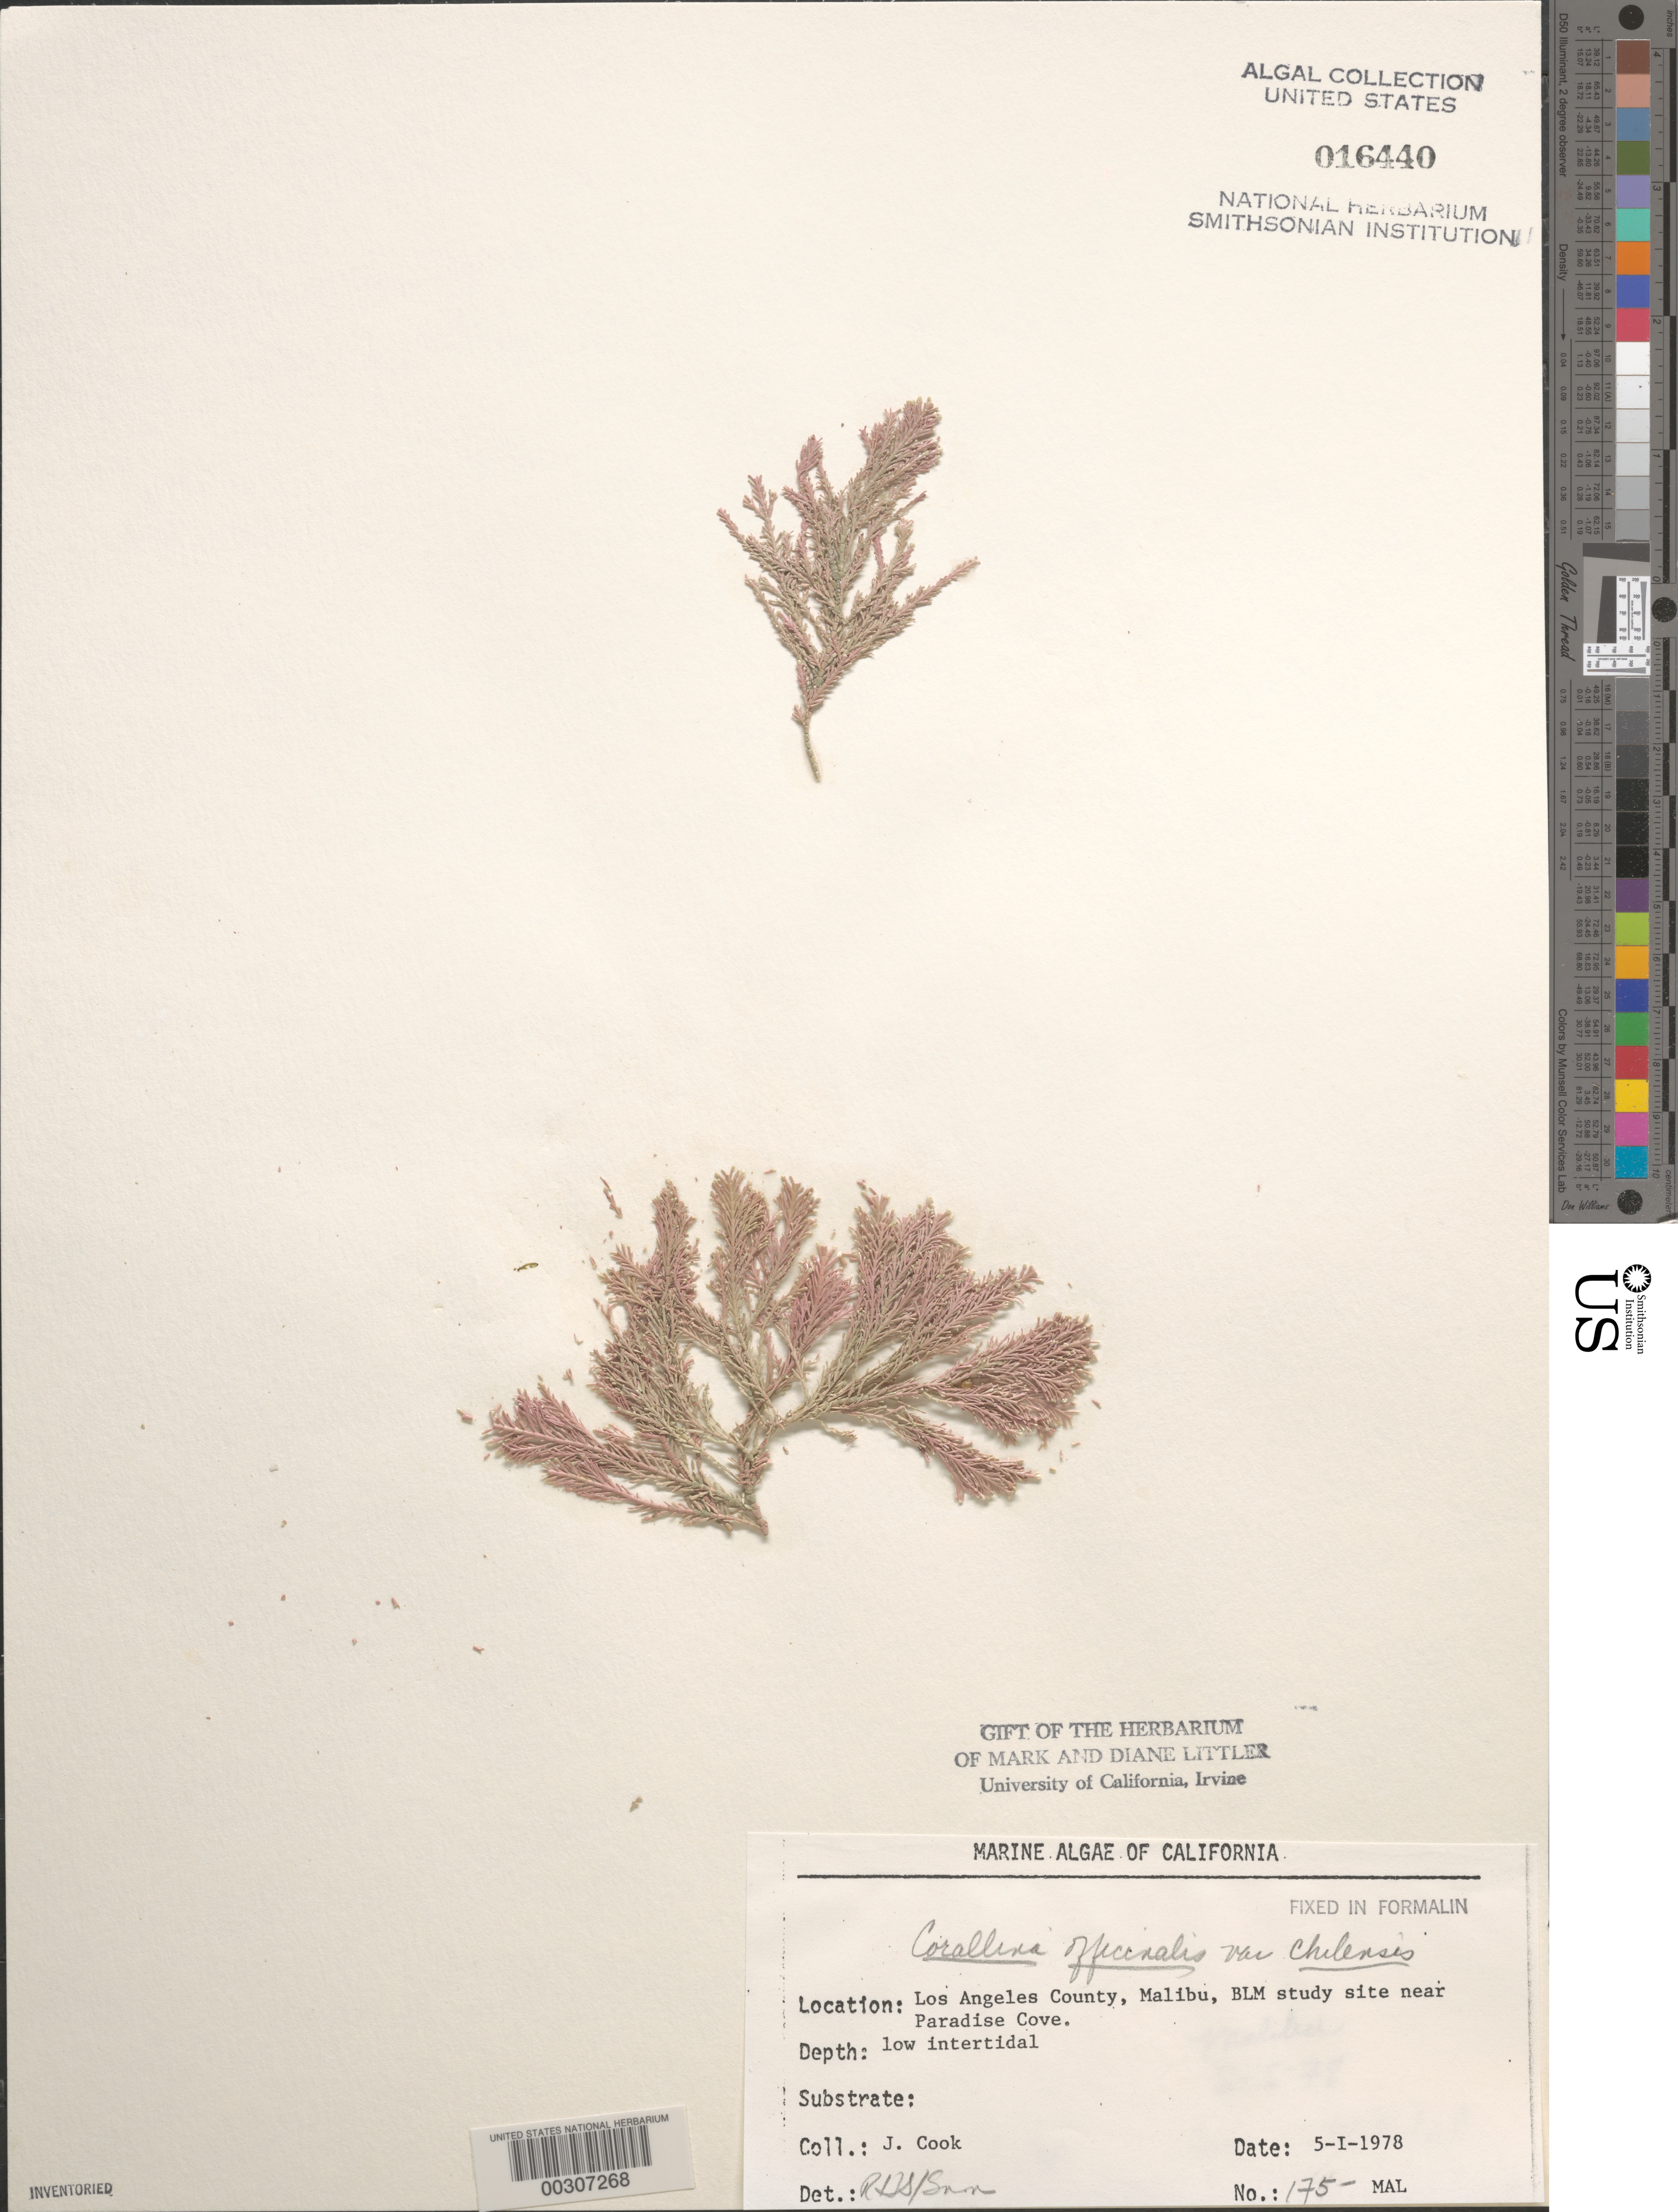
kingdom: Plantae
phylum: Rhodophyta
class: Florideophyceae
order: Corallinales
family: Corallinaceae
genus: Corallina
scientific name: Corallina officinalis var. chilensis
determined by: Sims, Robert H.; Murray, S. N.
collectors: J. Cook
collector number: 175-mal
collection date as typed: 05 Jan 1978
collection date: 1978-01-05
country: United States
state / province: California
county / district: Los Angeles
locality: Malibu, near Paradise Cove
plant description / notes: BLM-SOCALBIGHT Rocky Intertidal Survey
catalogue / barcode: US 16440